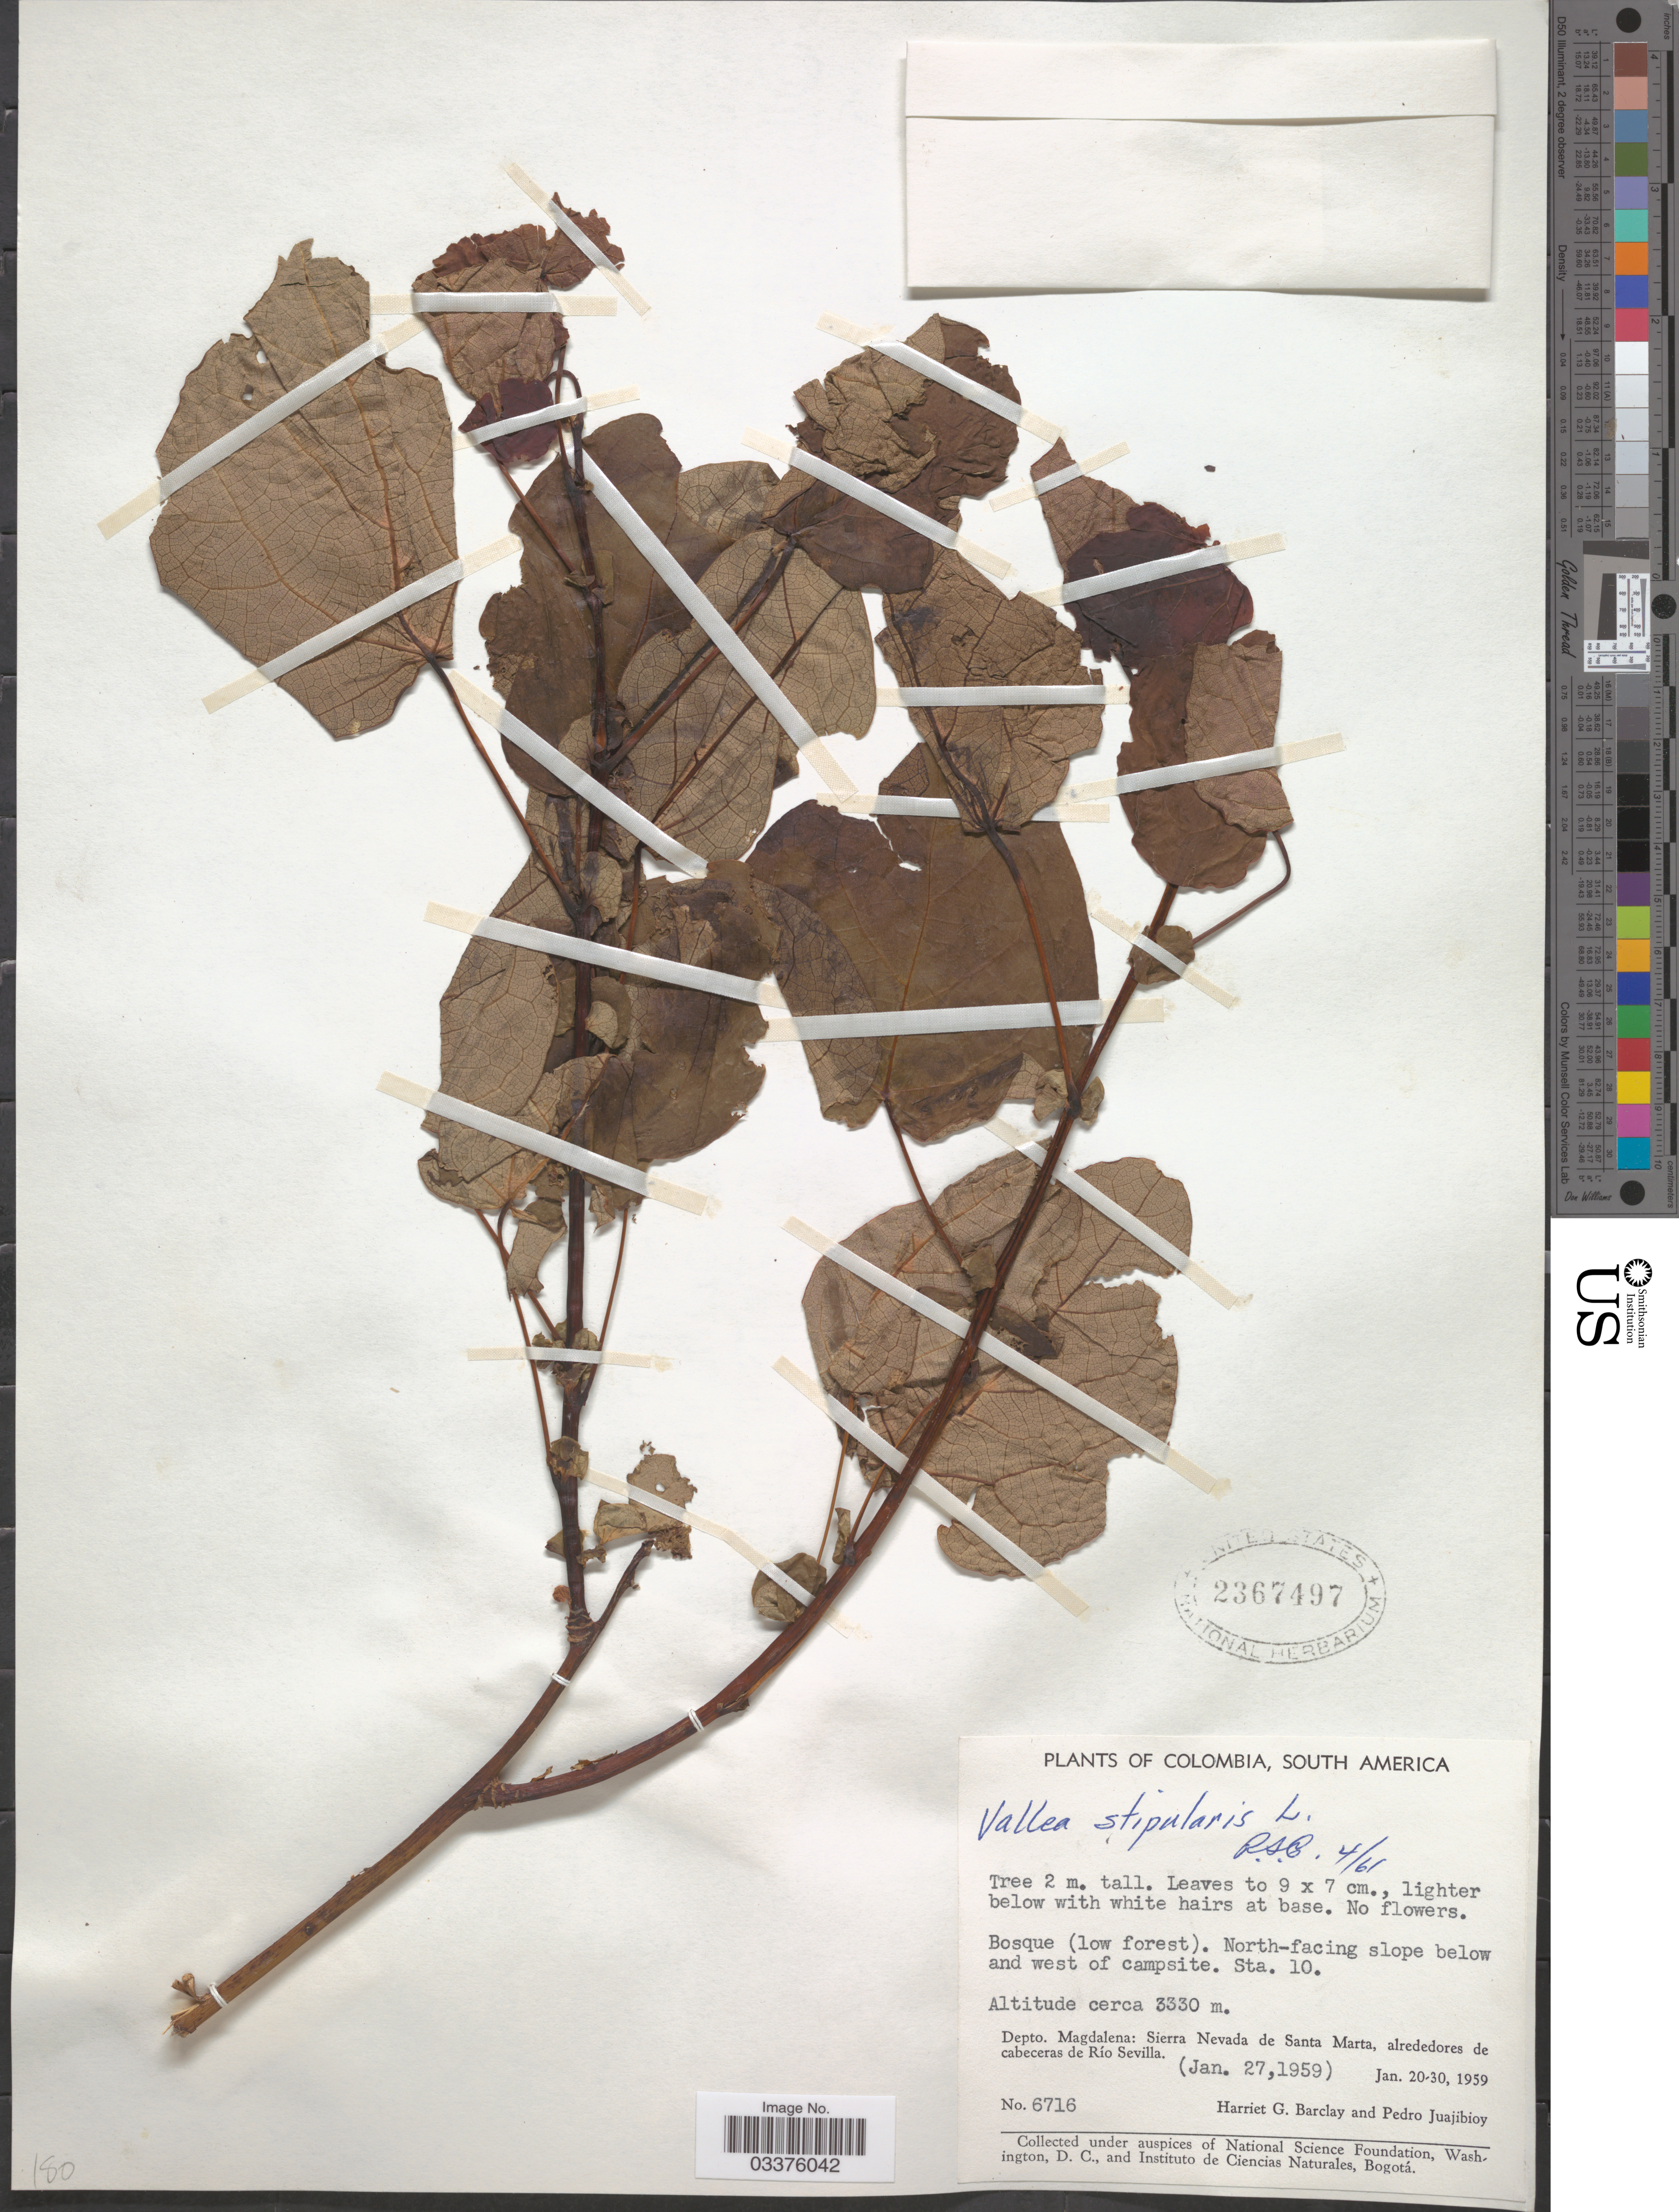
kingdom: Plantae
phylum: Tracheophyta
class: Magnoliopsida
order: Oxalidales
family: Elaeocarpaceae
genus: Vallea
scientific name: Vallea stipularis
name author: L. f.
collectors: H. G. Barclay & P. Juajibioy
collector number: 6716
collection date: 1959-01-27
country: Colombia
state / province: Magdalena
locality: North-facing slope below and west of campsite. Sta. 10. Depto. Magdalena: Sierra Nevada de Santa Marta, alrededores de cabeceras de Río Sevilla.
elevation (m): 3330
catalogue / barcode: US 2367497